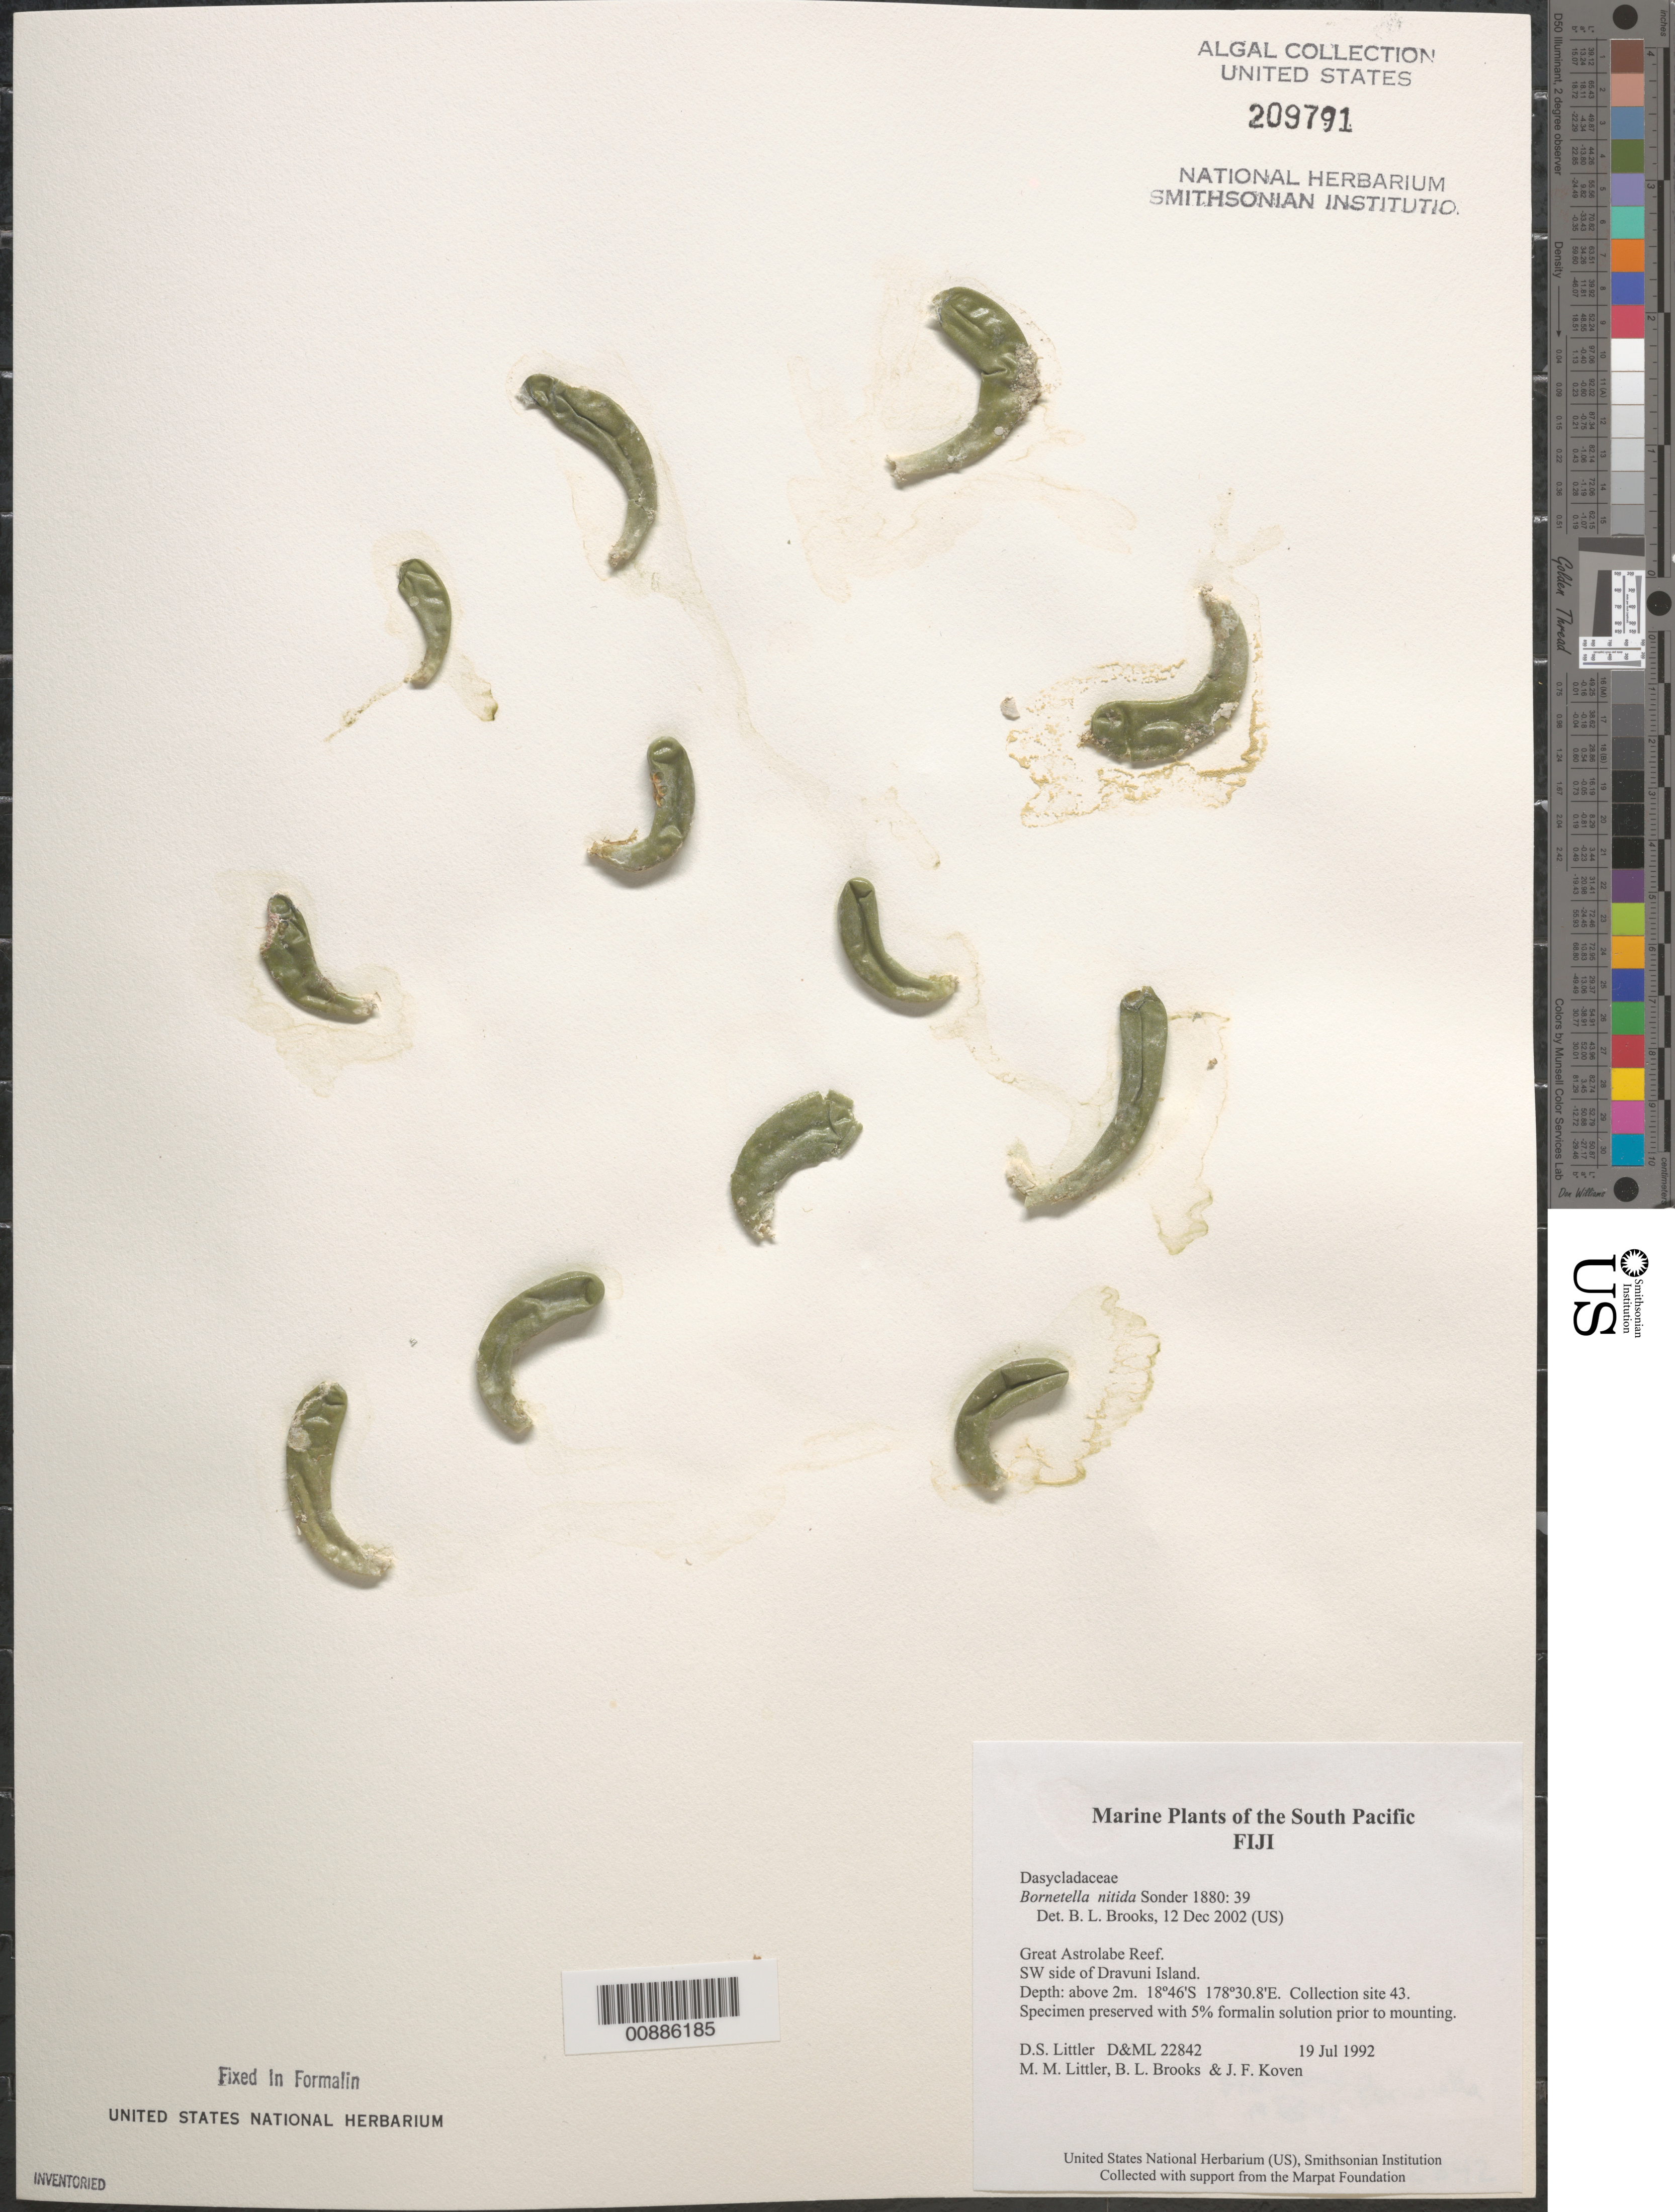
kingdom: Plantae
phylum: Chlorophyta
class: Ulvophyceae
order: Dasycladales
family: Dasycladaceae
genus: Bornetella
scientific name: Bornetella nitida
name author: Mun.-Chalm. ex O.G. Sond.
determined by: Brooks, B. L., (BOT), Smithsonian Institution - National Museum of Natural History (UNITED STATES)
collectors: D. S. Littler, M. M. Littler, B. Brooks & J. Koven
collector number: D&ML 22842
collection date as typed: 19 Jul 1992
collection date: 1992-07-19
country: Fiji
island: Dravuni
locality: Great Astrolabe Reef, southwest side of island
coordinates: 18 46'S, 178 30.8'E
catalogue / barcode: US 209791